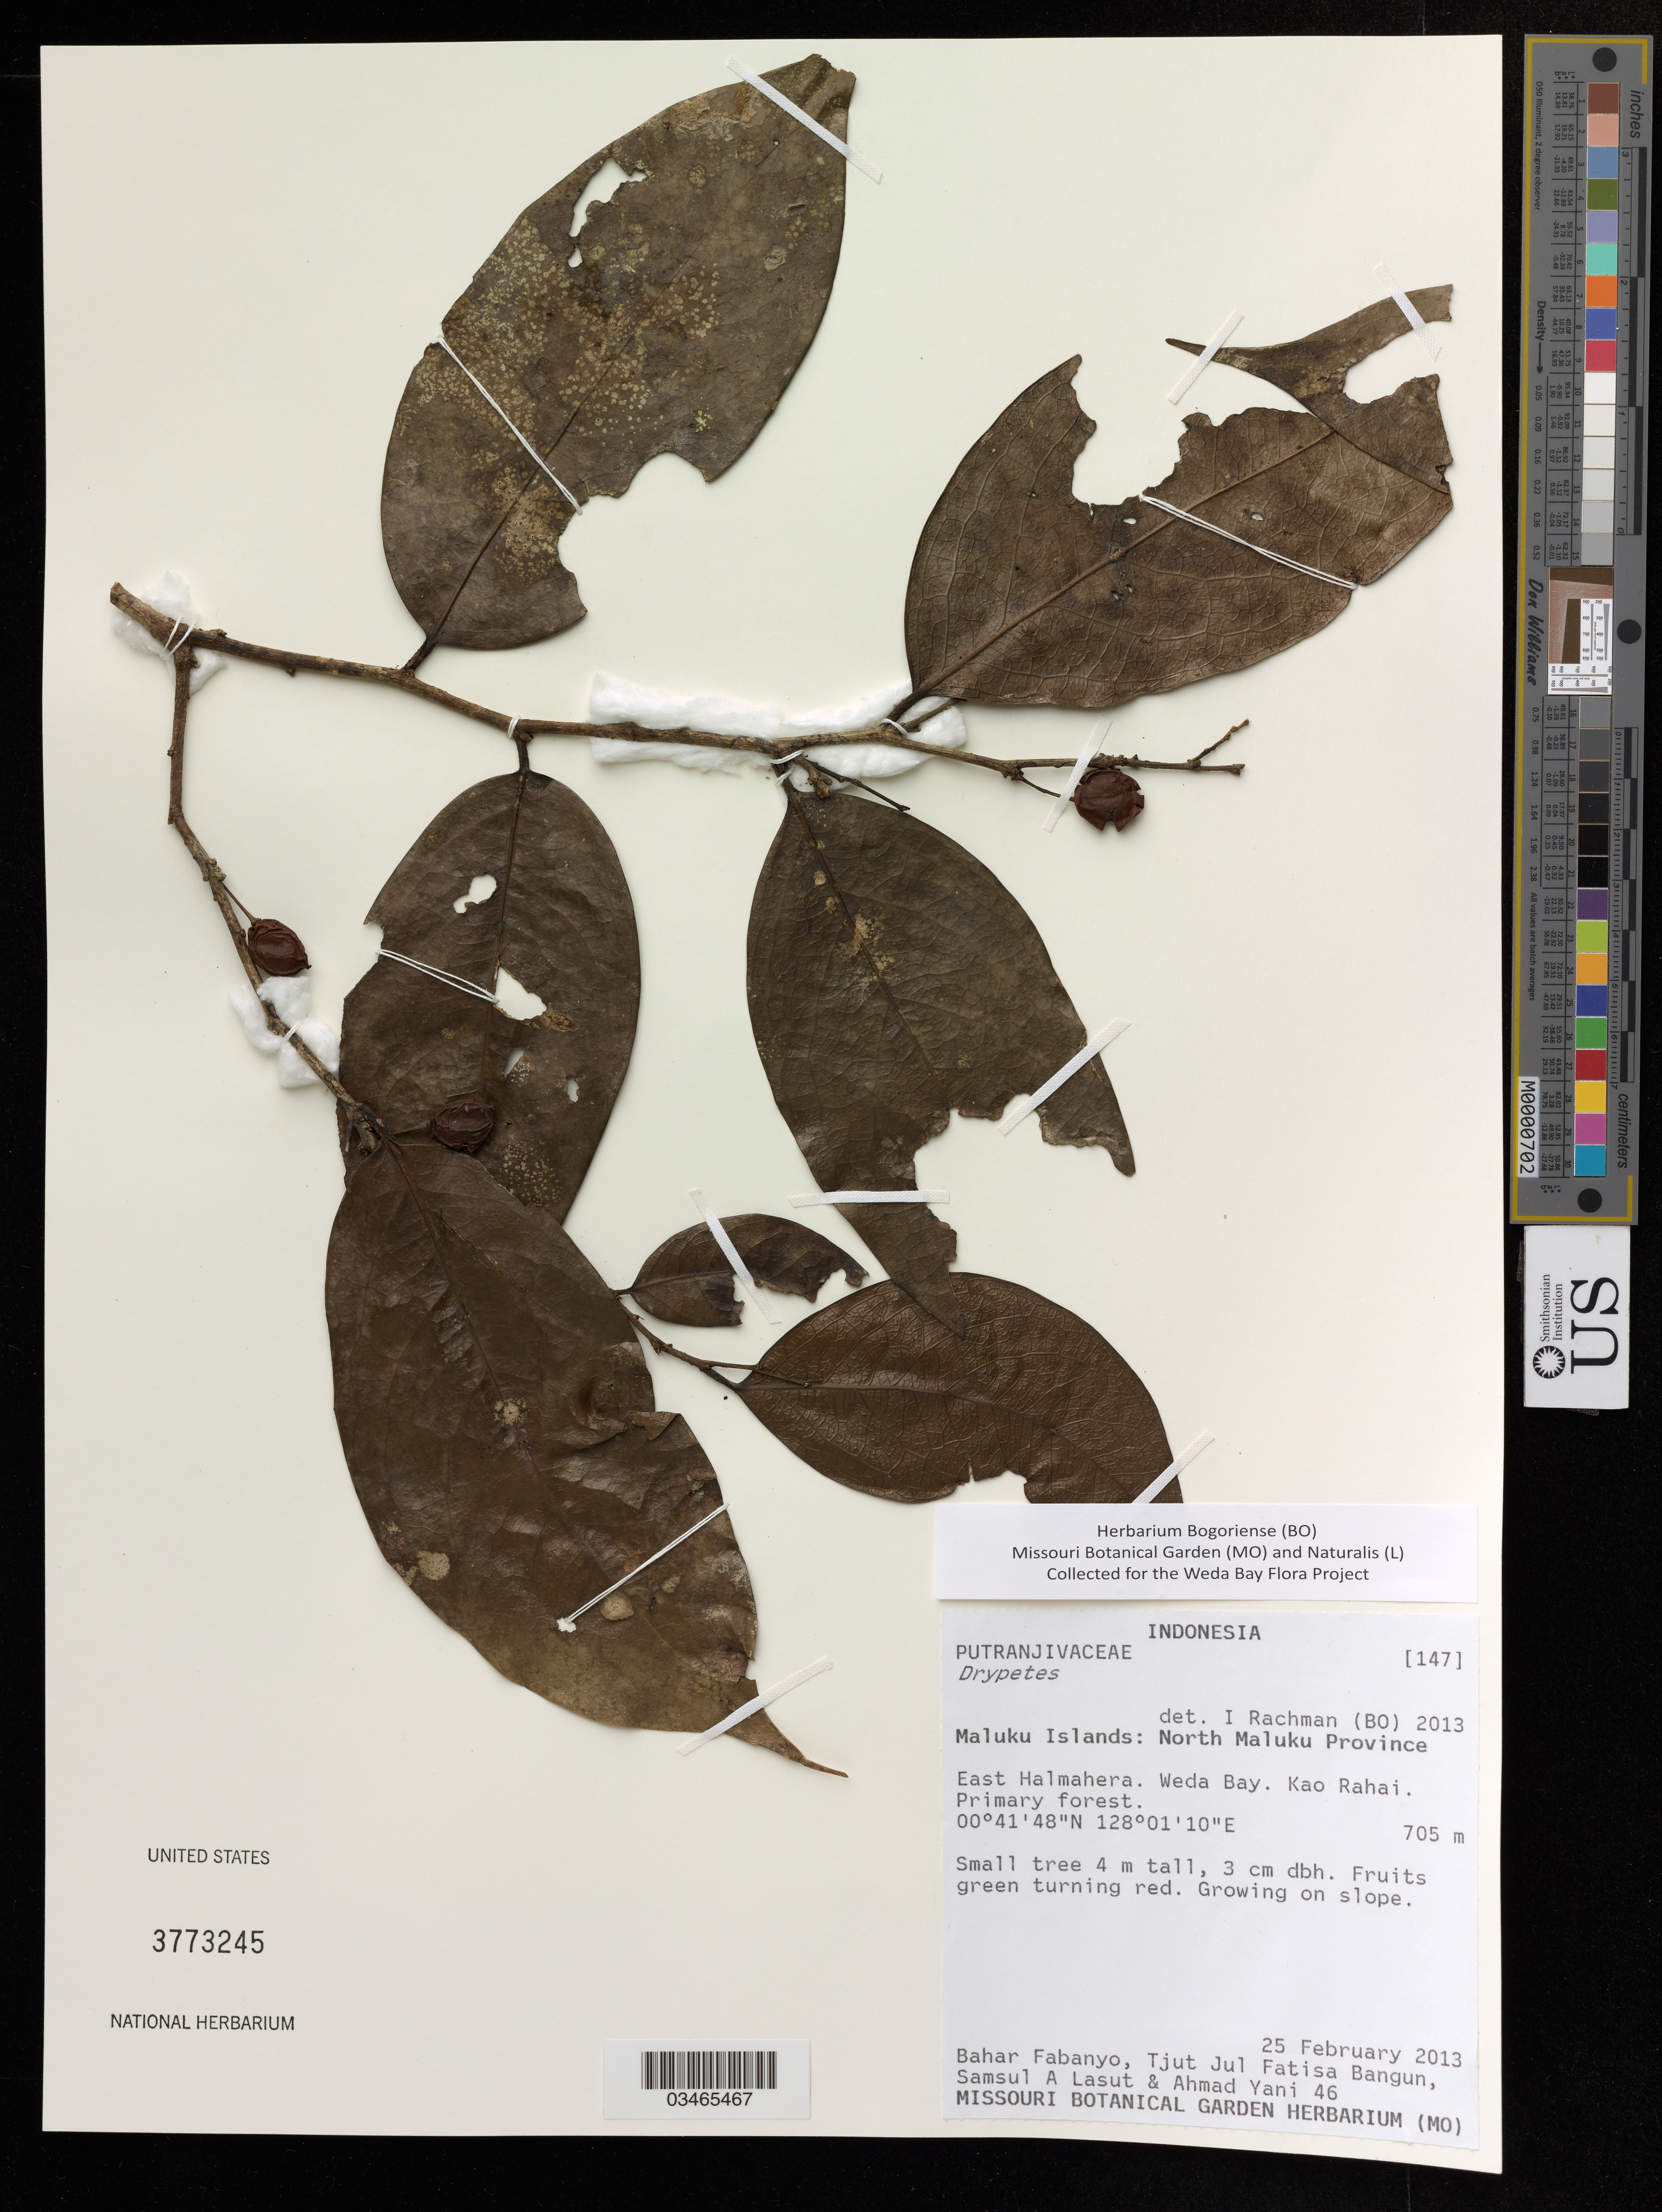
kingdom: Plantae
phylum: Tracheophyta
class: Magnoliopsida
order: Malpighiales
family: Putranjivaceae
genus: Drypetes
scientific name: Drypetes sp.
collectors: B. Fabanyo, T. Bangun & S. Lasut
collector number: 46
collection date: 2013-02-25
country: Indonesia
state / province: Maluku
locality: North Maluku Province, East Halmahera. Weda Bay. Kao Rahai.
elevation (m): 705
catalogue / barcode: US 3773245